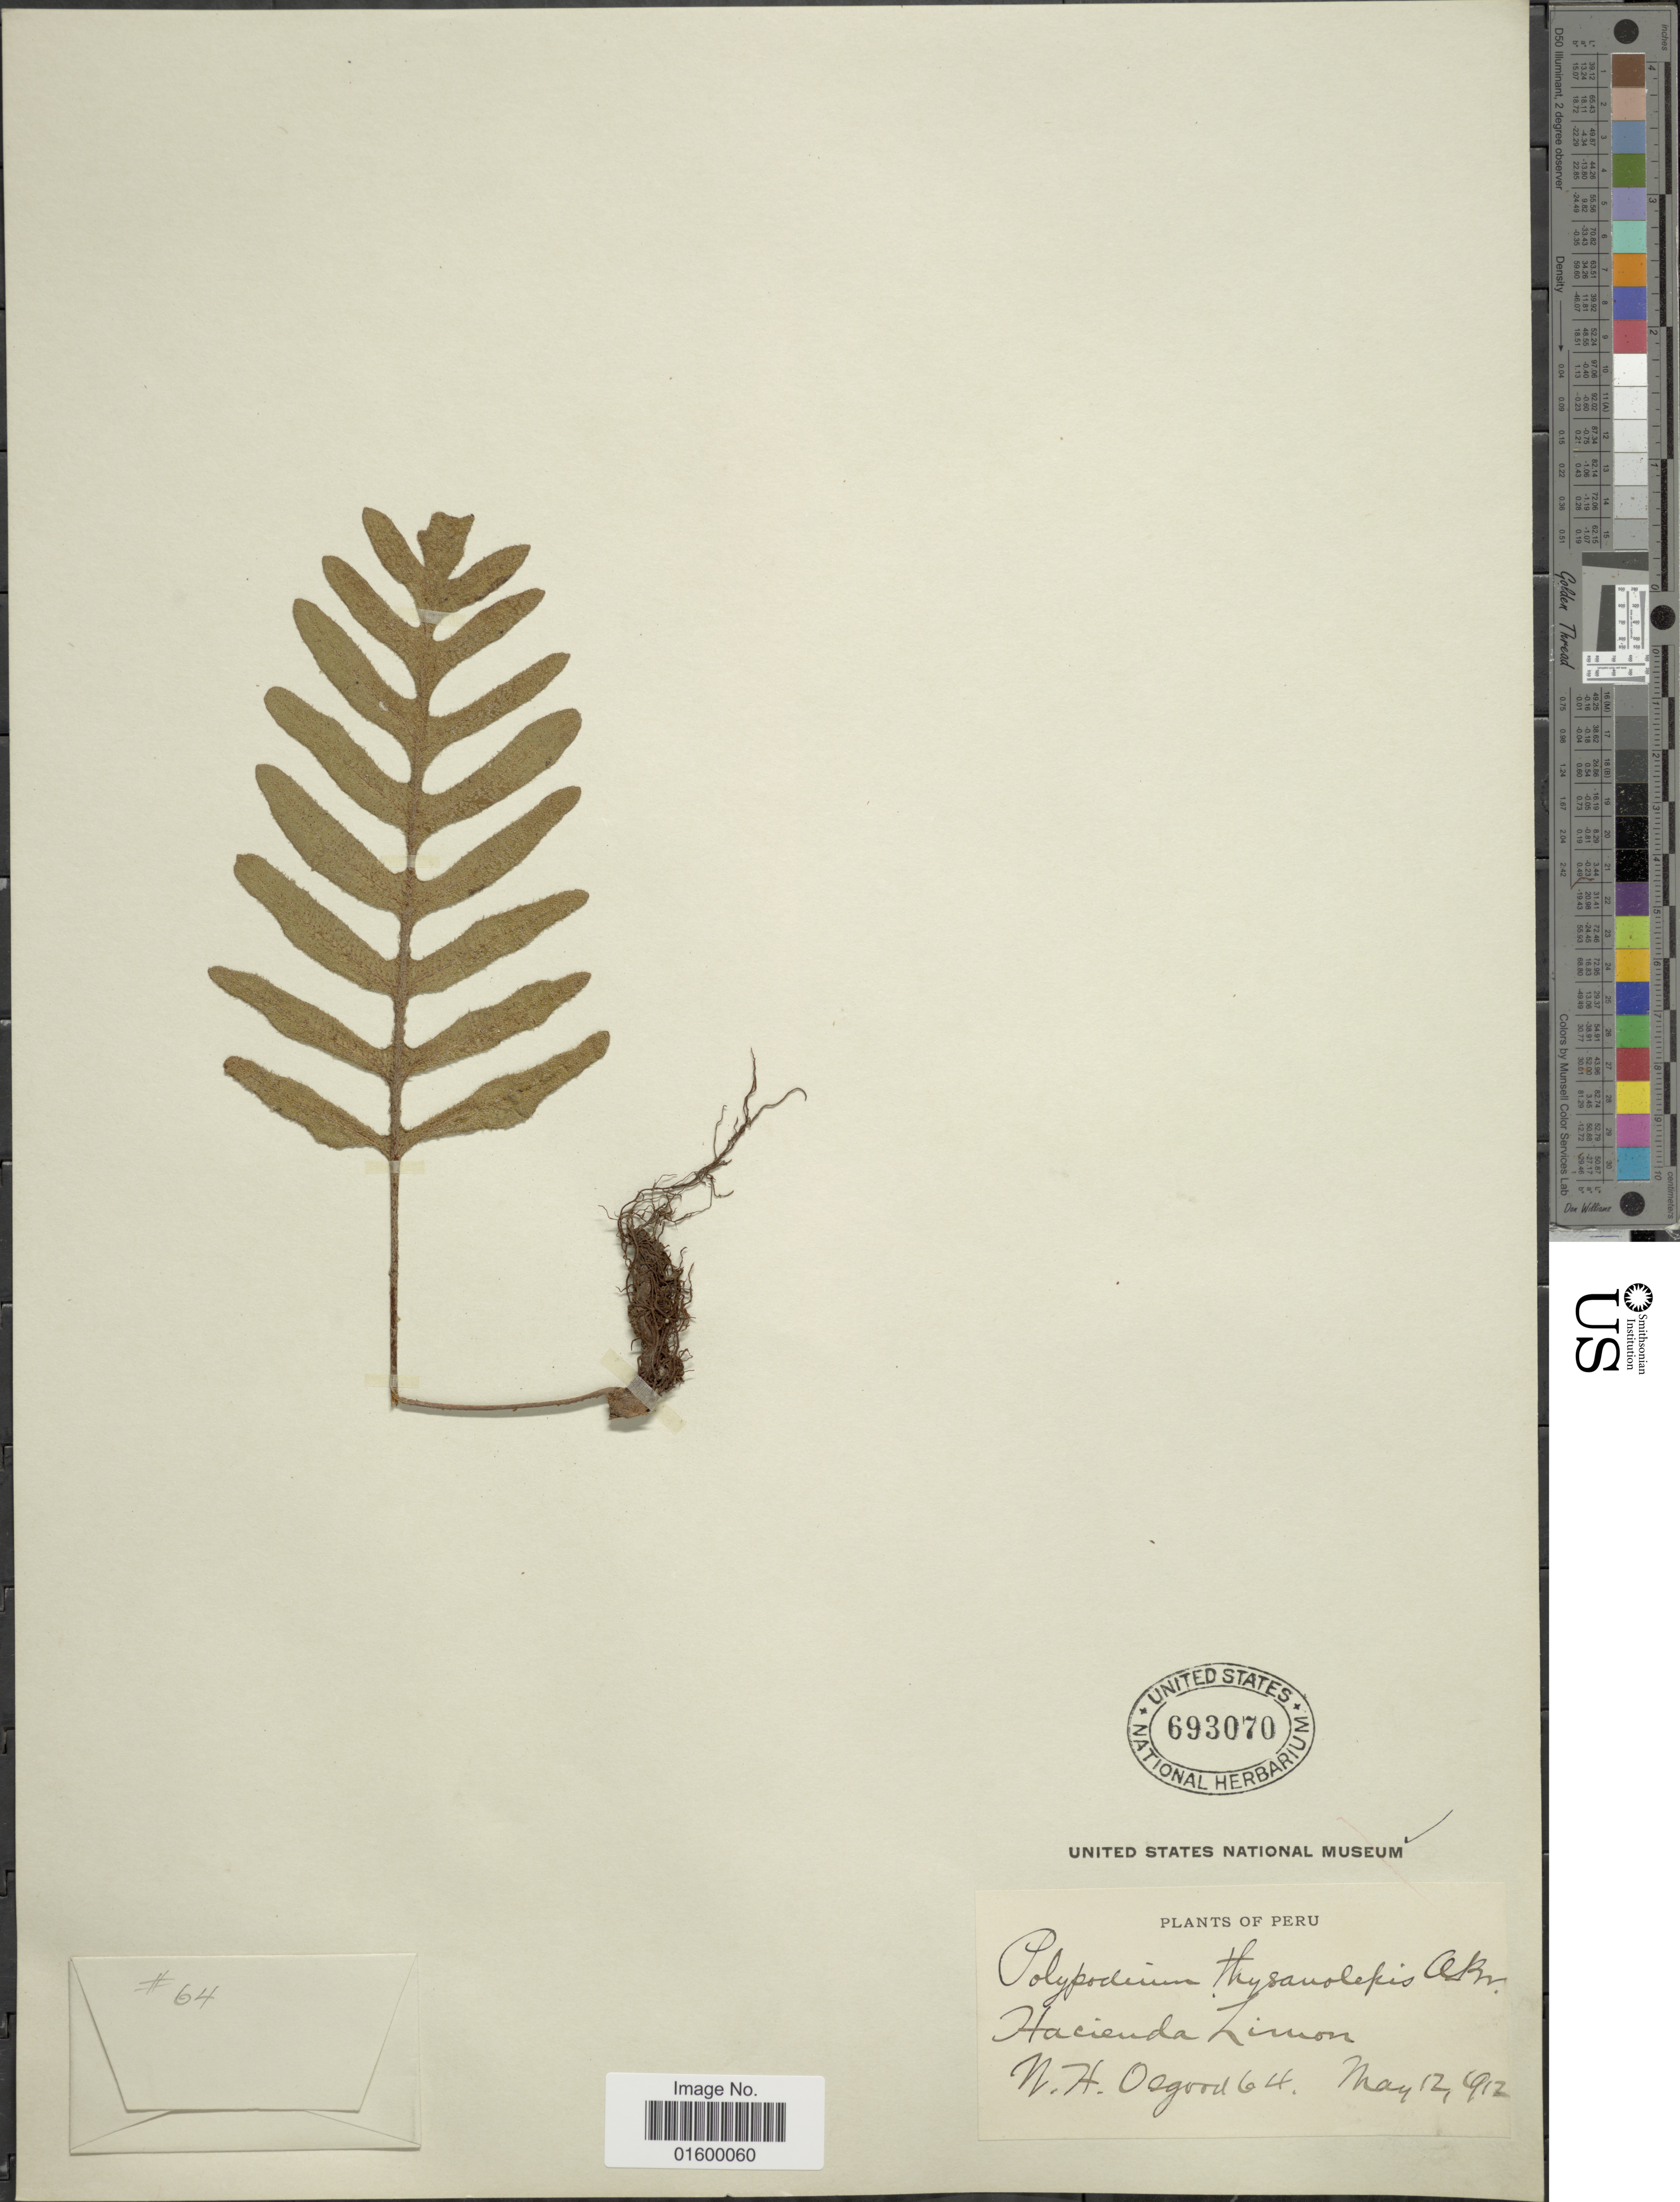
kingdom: Plantae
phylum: Tracheophyta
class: Polypodiopsida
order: Polypodiales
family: Polypodiaceae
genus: Pleopeltis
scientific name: Pleopeltis thyssanolepis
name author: (A. Braun ex Klotzsch) E.G. Andrews & Windham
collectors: W. Osgood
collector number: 64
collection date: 1912-05-12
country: Peru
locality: Hacienda Limon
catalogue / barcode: US 693070